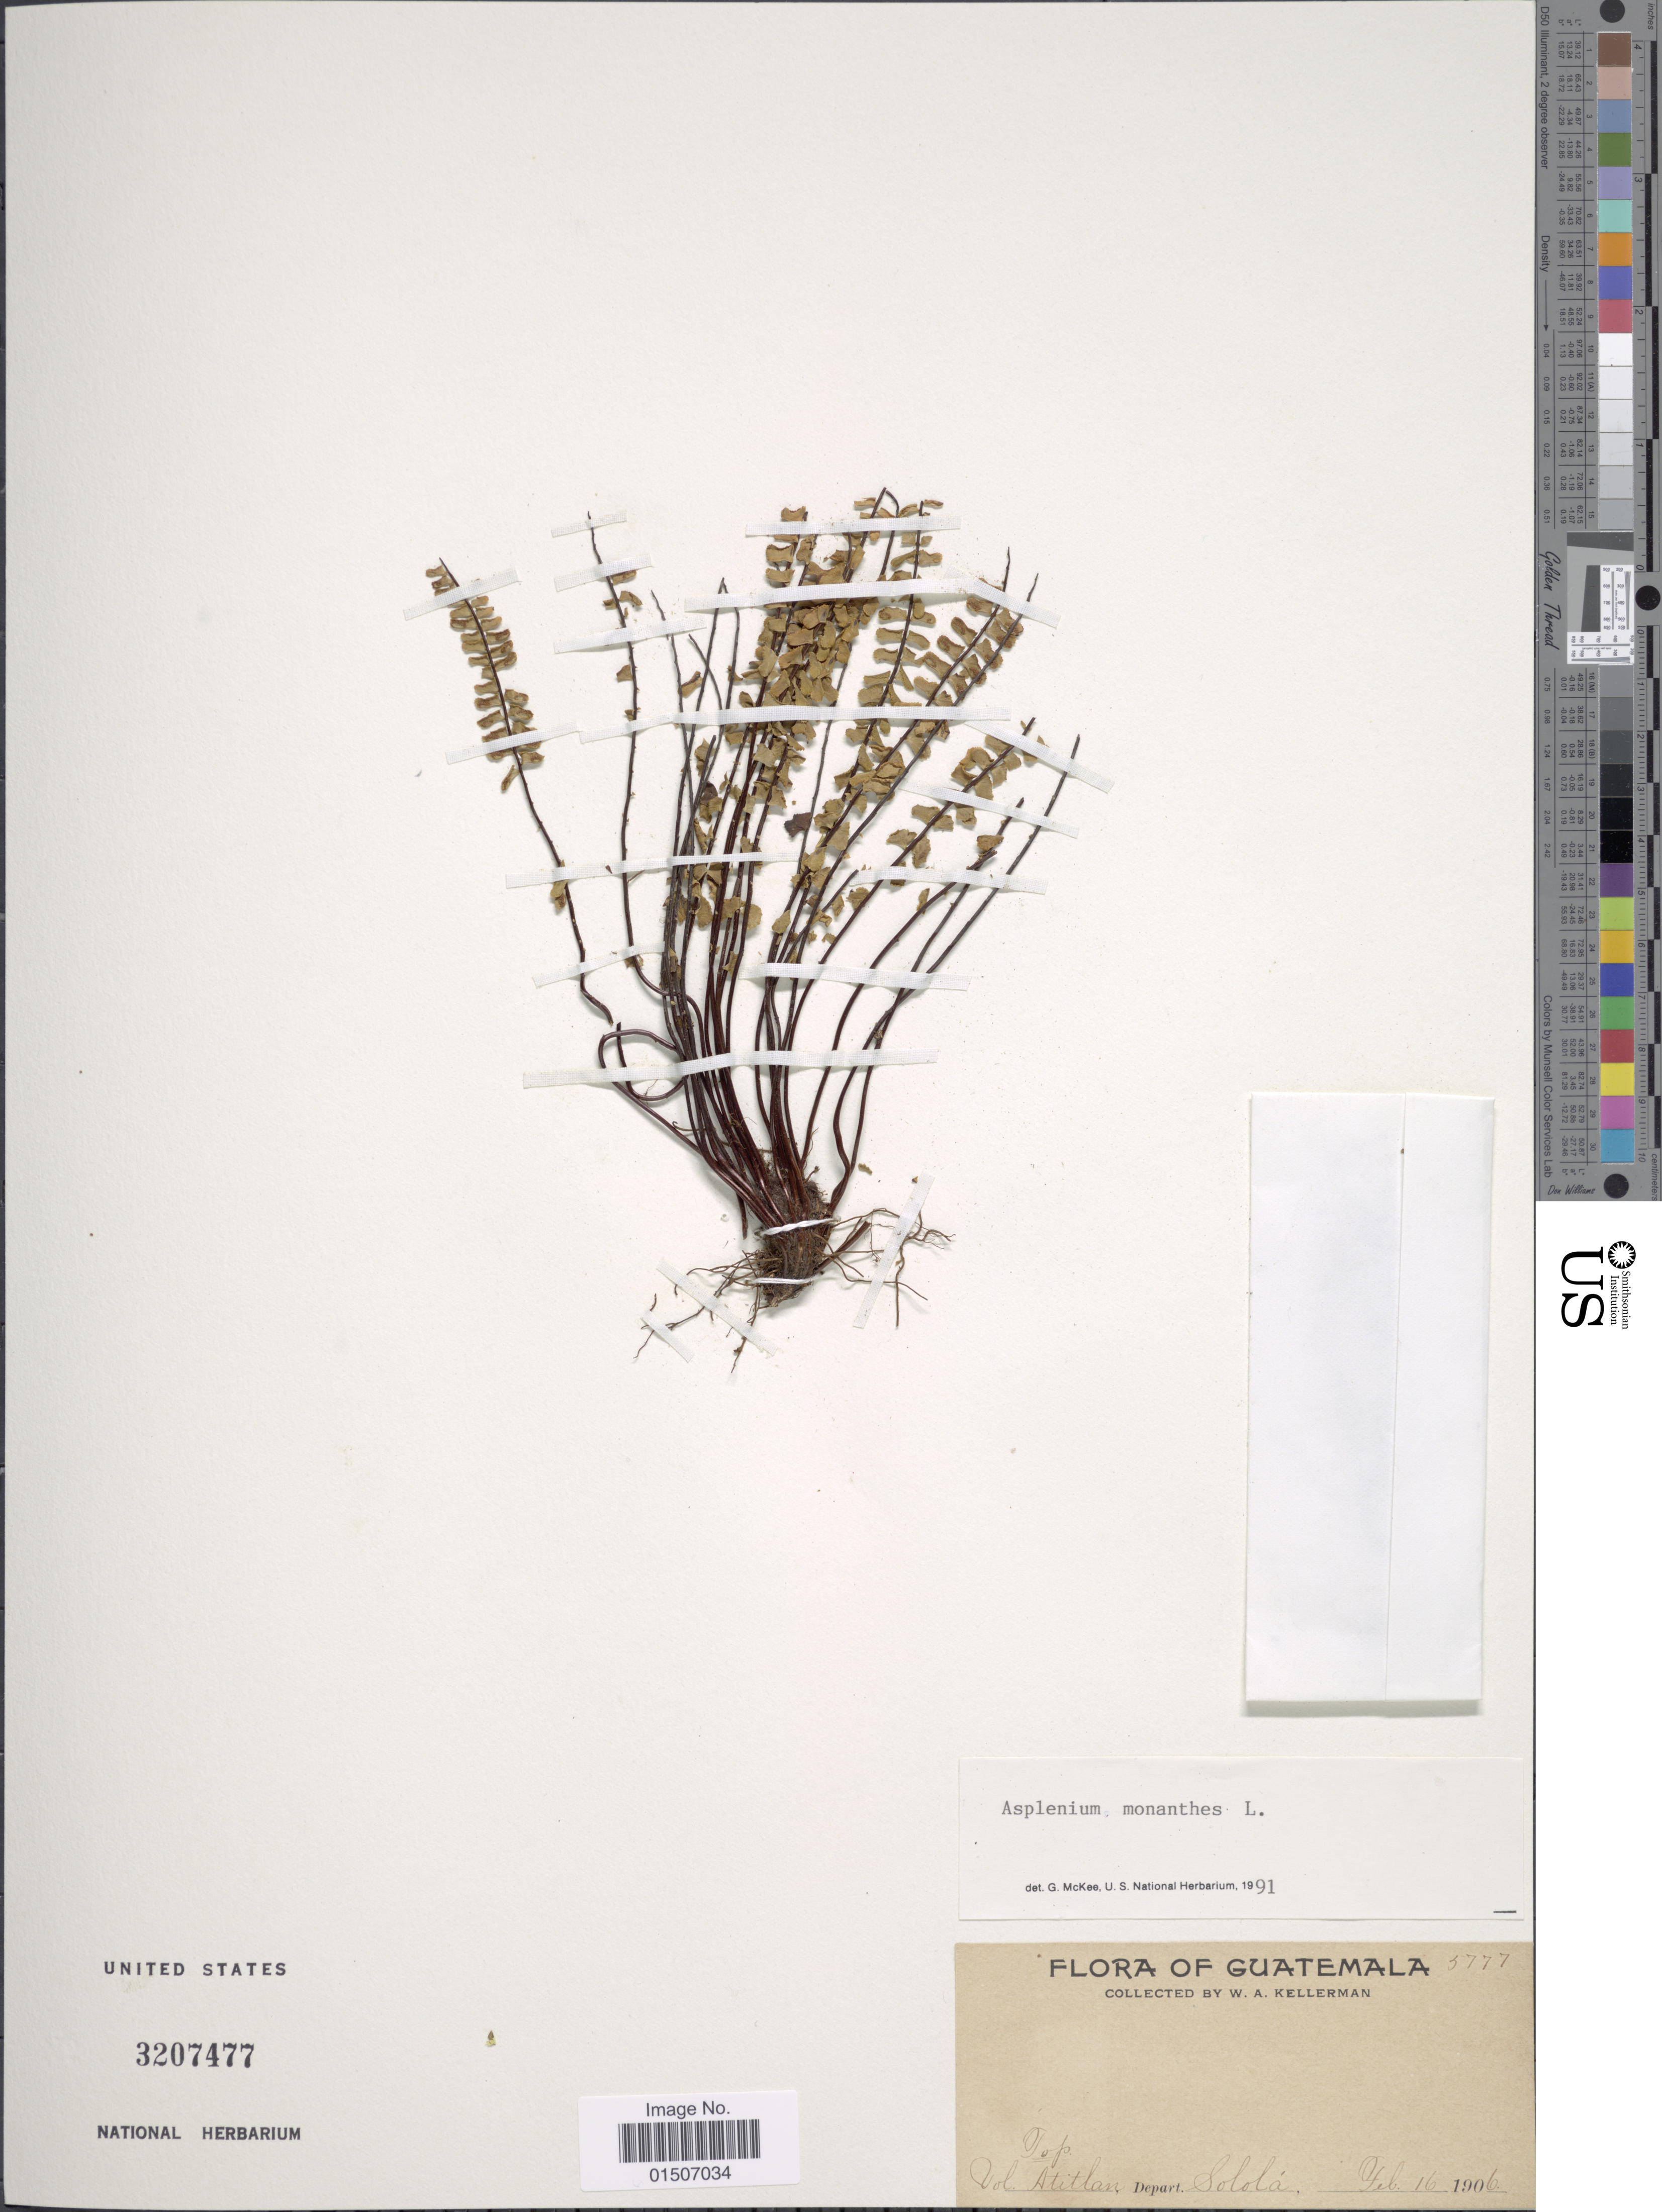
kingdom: Plantae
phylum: Tracheophyta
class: Polypodiopsida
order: Polypodiales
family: Aspleniaceae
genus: Asplenium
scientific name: Asplenium monanthes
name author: L.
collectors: W. A. Kellermann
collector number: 5777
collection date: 1906-02-16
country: Guatemala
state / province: Sololá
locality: Top Vol Atitlan Depart. Sololá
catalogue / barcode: US 3207477